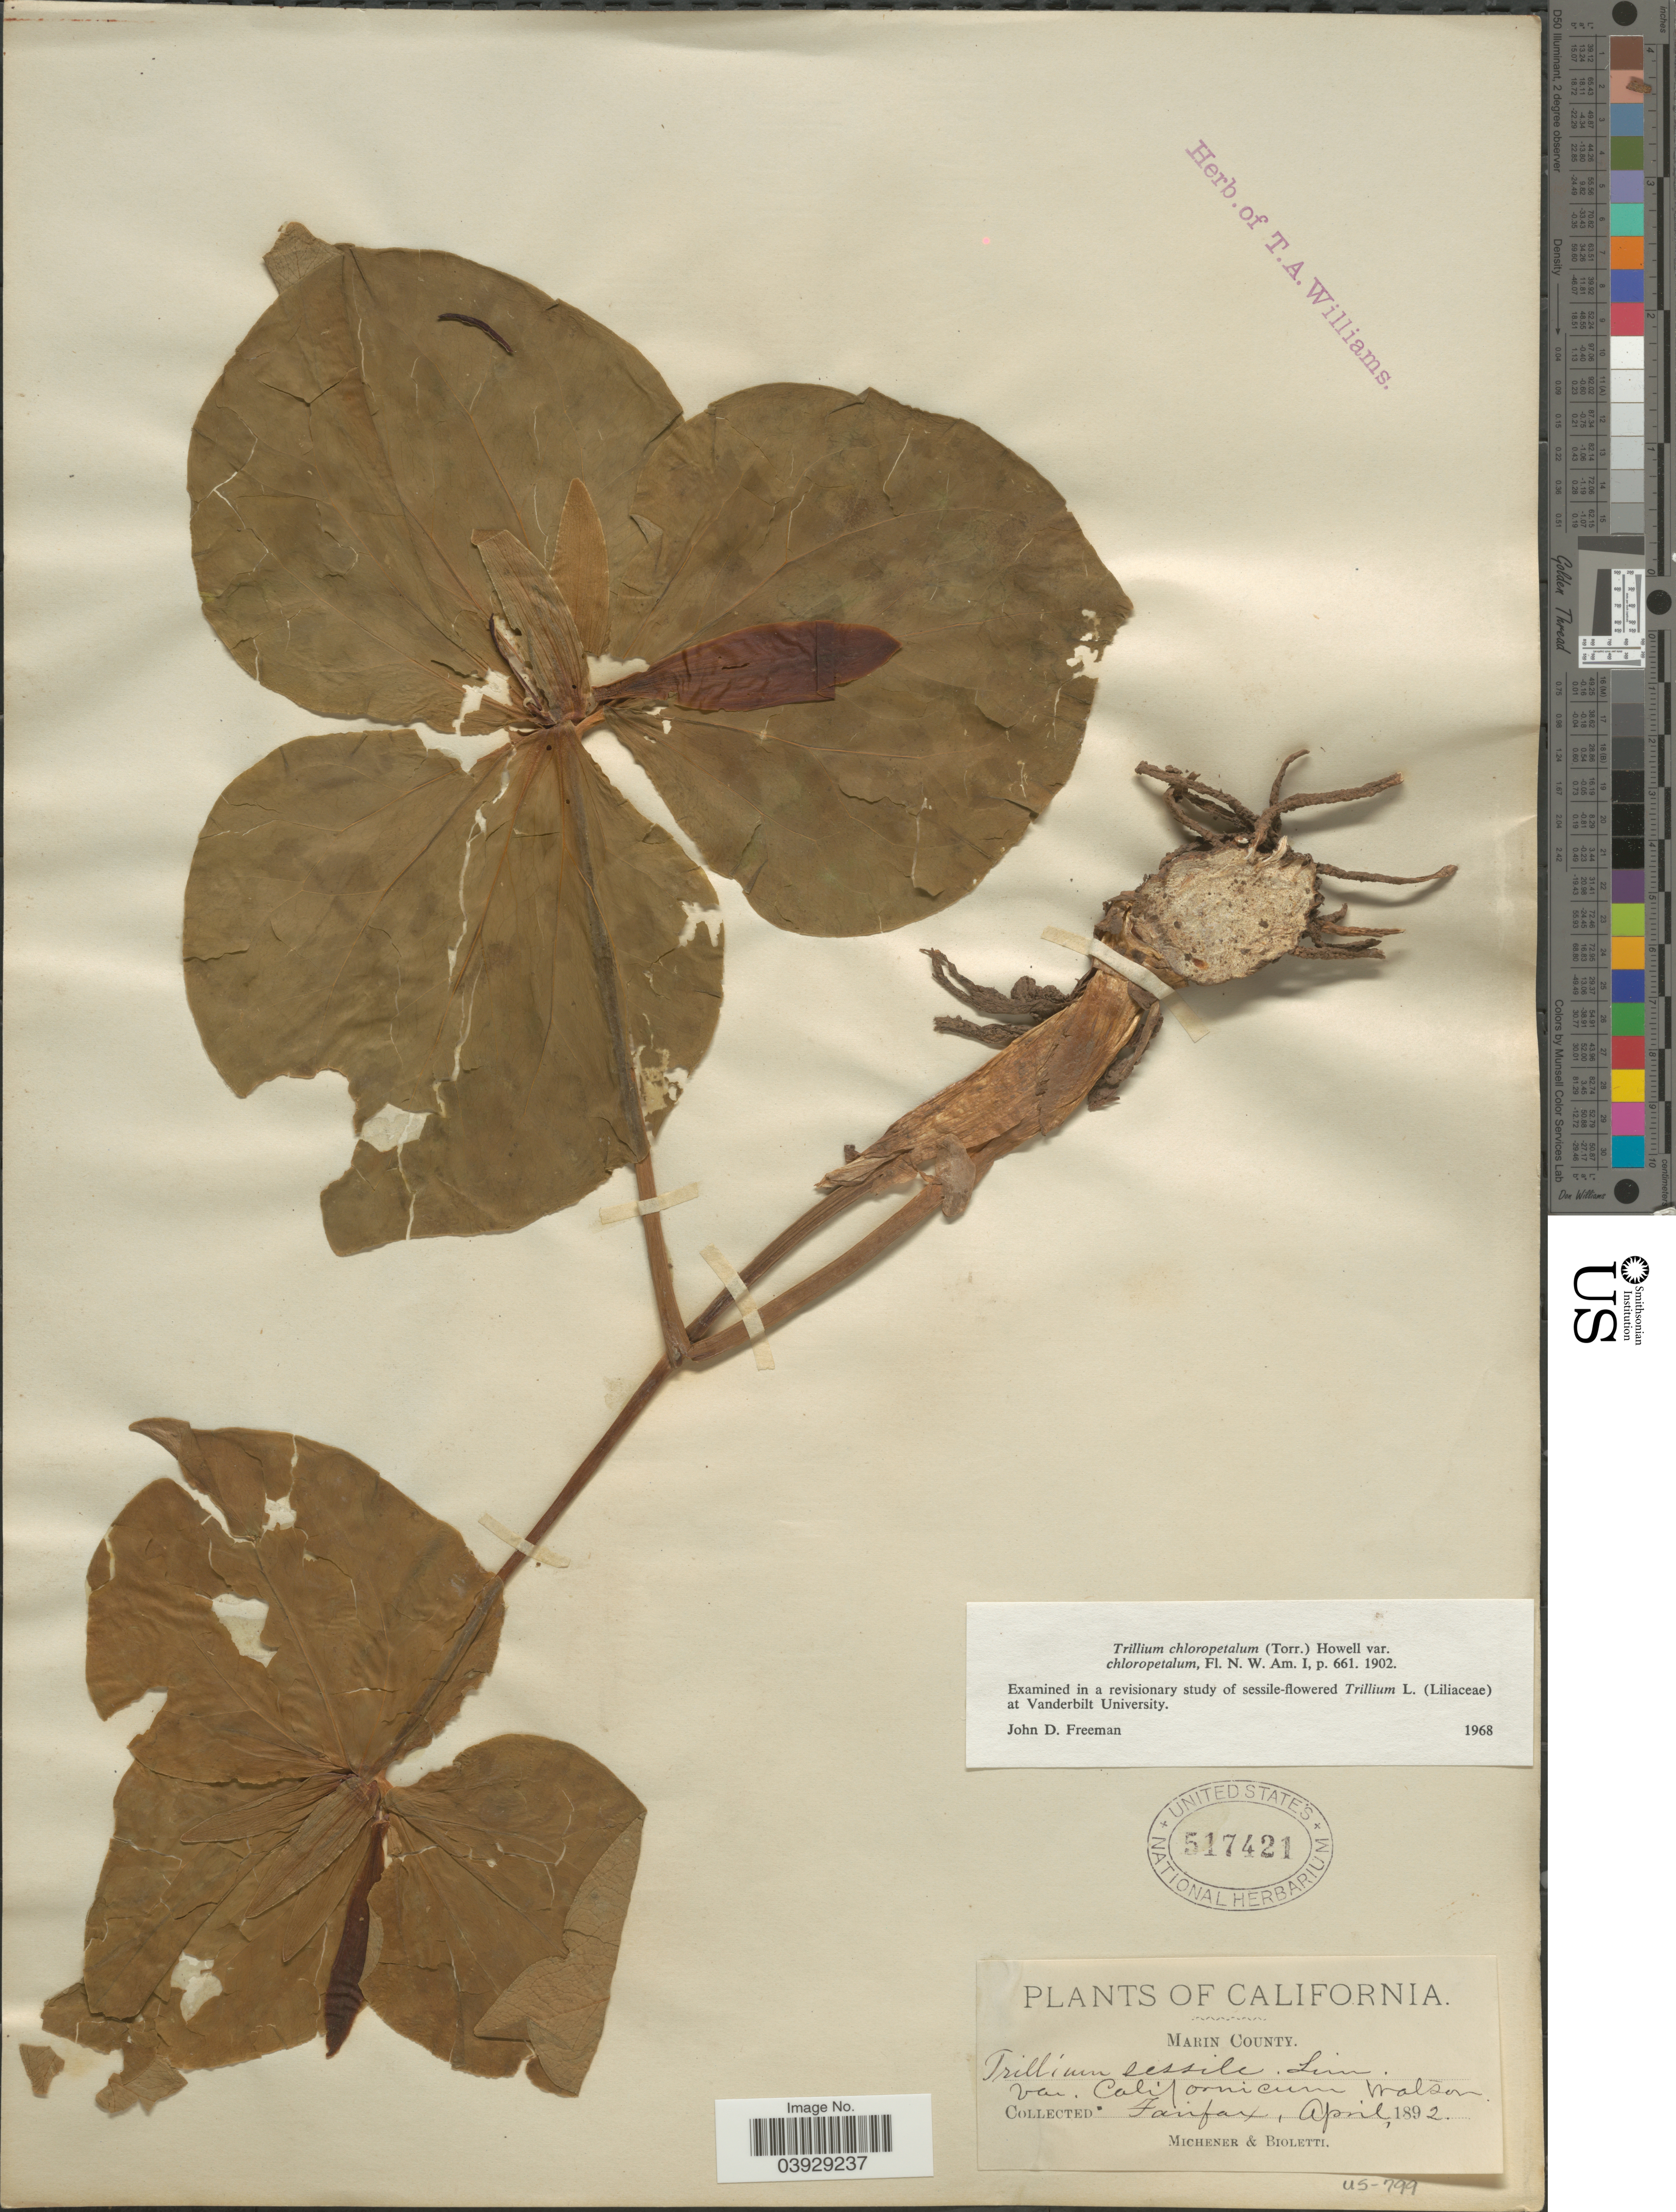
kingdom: Plantae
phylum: Tracheophyta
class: Liliopsida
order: Liliales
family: Melanthiaceae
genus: Trillium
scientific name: Trillium chloropetalum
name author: (Torr.) Howell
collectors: -. Michener & -- Bioletti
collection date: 1892-04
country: United States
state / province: California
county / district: Marin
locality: Marin County. Fairfax.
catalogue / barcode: US 517421